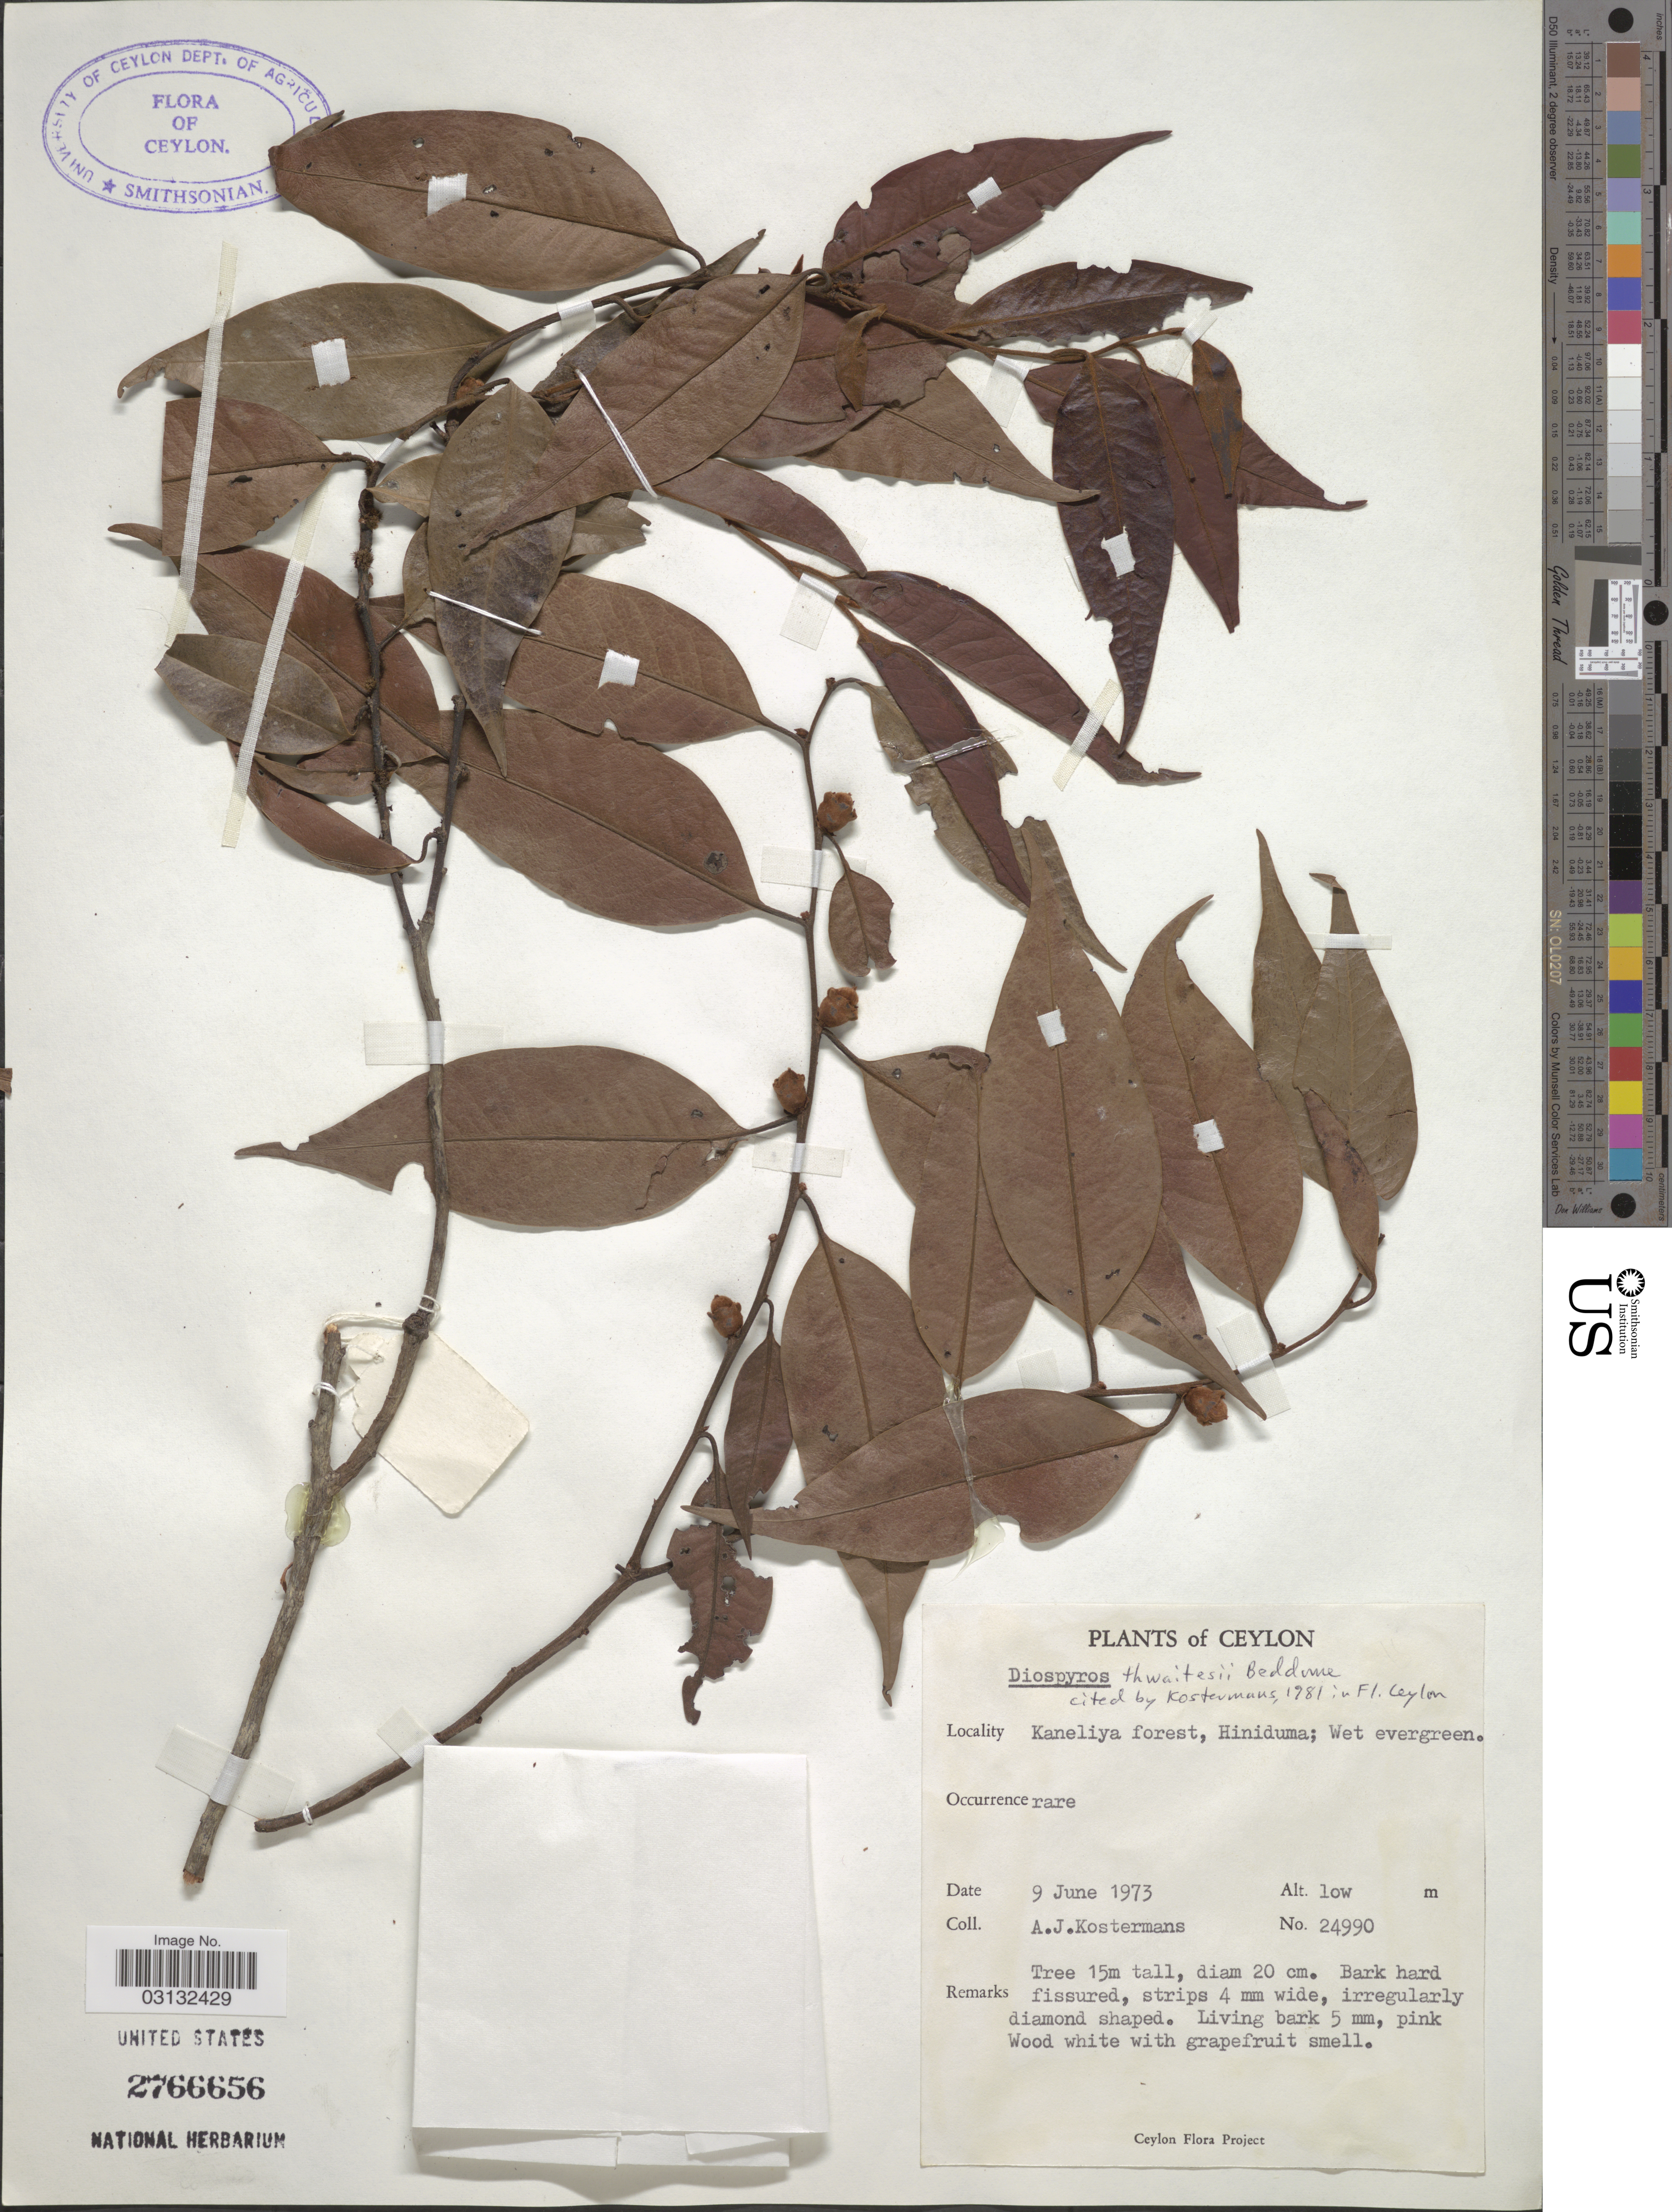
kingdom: Plantae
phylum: Tracheophyta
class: Magnoliopsida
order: Ericales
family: Ebenaceae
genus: Diospyros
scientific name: Diospyros thwaitesii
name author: Bedd.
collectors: A. J. G. Kostermans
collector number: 24990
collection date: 1973-06-09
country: Sri Lanka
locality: Ceylon. Kaneliya forest, Hiniduma.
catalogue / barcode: US 2766656